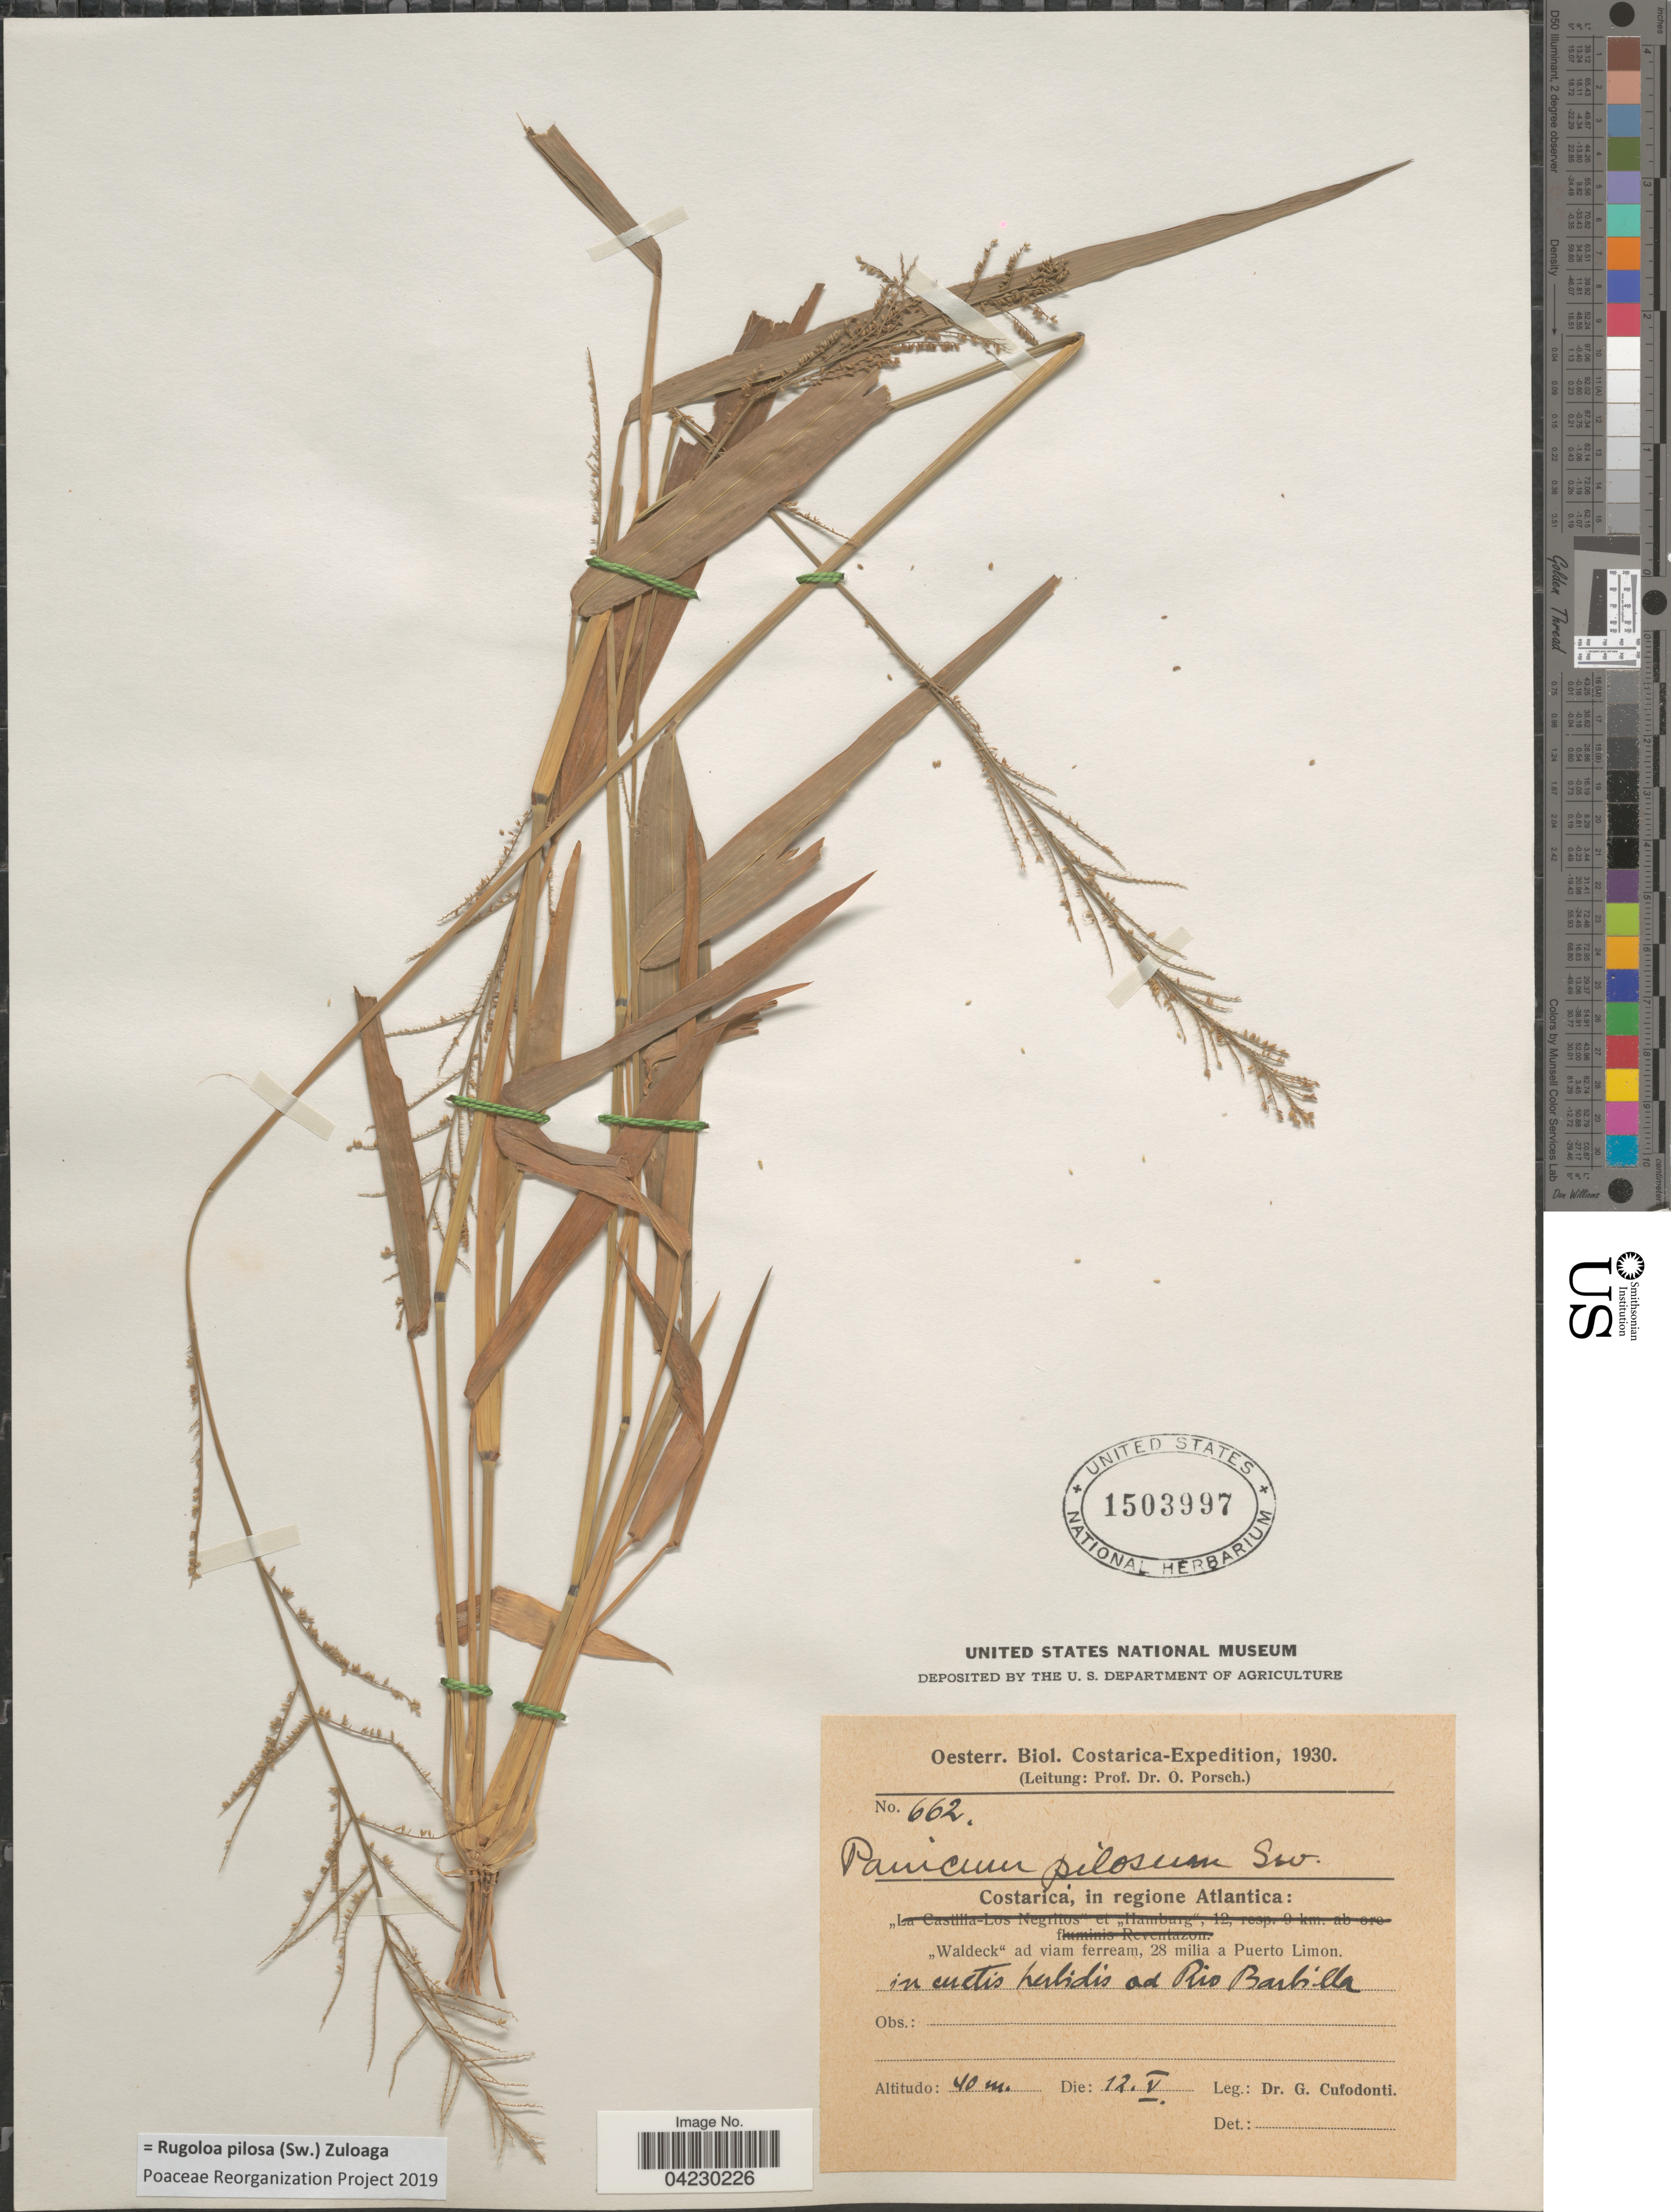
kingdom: Plantae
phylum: Tracheophyta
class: Liliopsida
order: Poales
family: Poaceae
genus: Rugoloa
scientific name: Rugoloa pilosa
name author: (Sw.) Zuloaga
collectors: G. Cufodontis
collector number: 662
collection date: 1930-05-12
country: Costa Rica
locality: Oesterr. Biol. Costarica-Expedition, 1930. Costarica, in regione Atlantica: "Waldeck" ad viam ferream, 28 milia a Puerto Limon. In cultis herbidis ad Rio Barbilla.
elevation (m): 40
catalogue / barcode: US 1503997